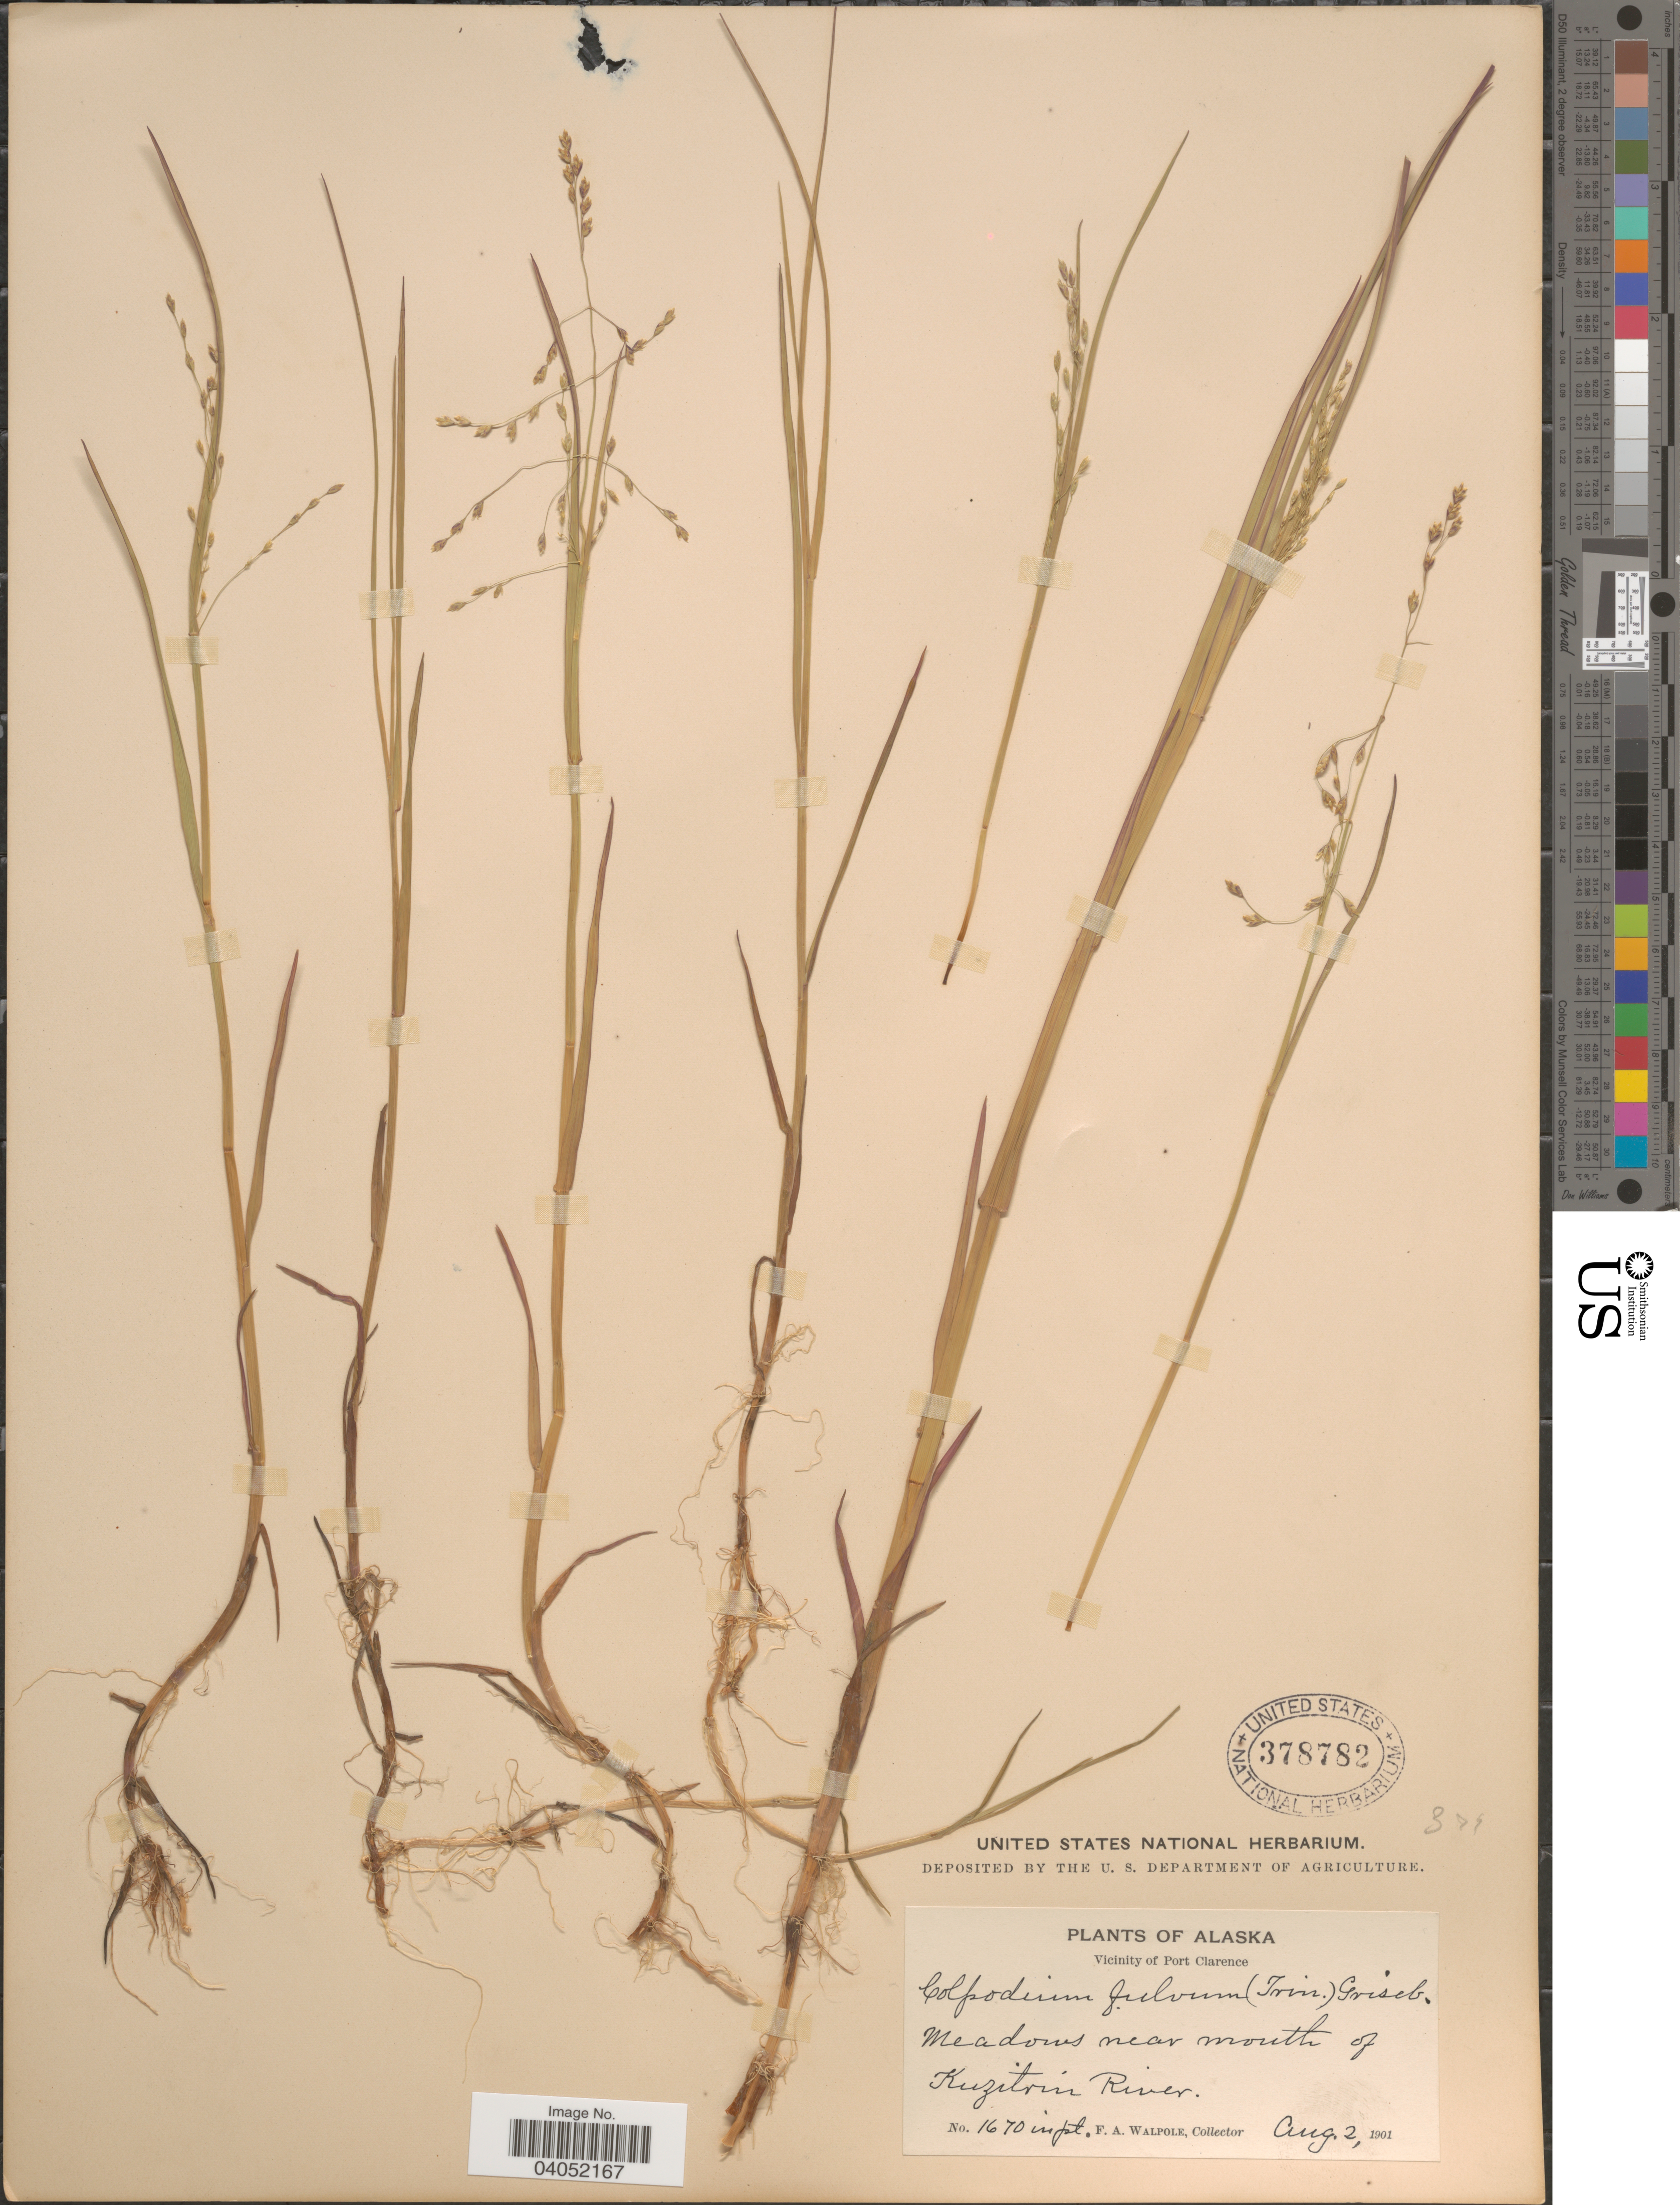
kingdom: Plantae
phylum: Tracheophyta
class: Liliopsida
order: Poales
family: Poaceae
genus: Arctophila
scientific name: Arctophila fulva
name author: (Trin.) Andersson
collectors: F. Walpole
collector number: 1670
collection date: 1901-08-02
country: United States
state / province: Alaska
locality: Vicinity of Port Clarence. Meadows near mouth of Kuzitrín River.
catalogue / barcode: US 378782